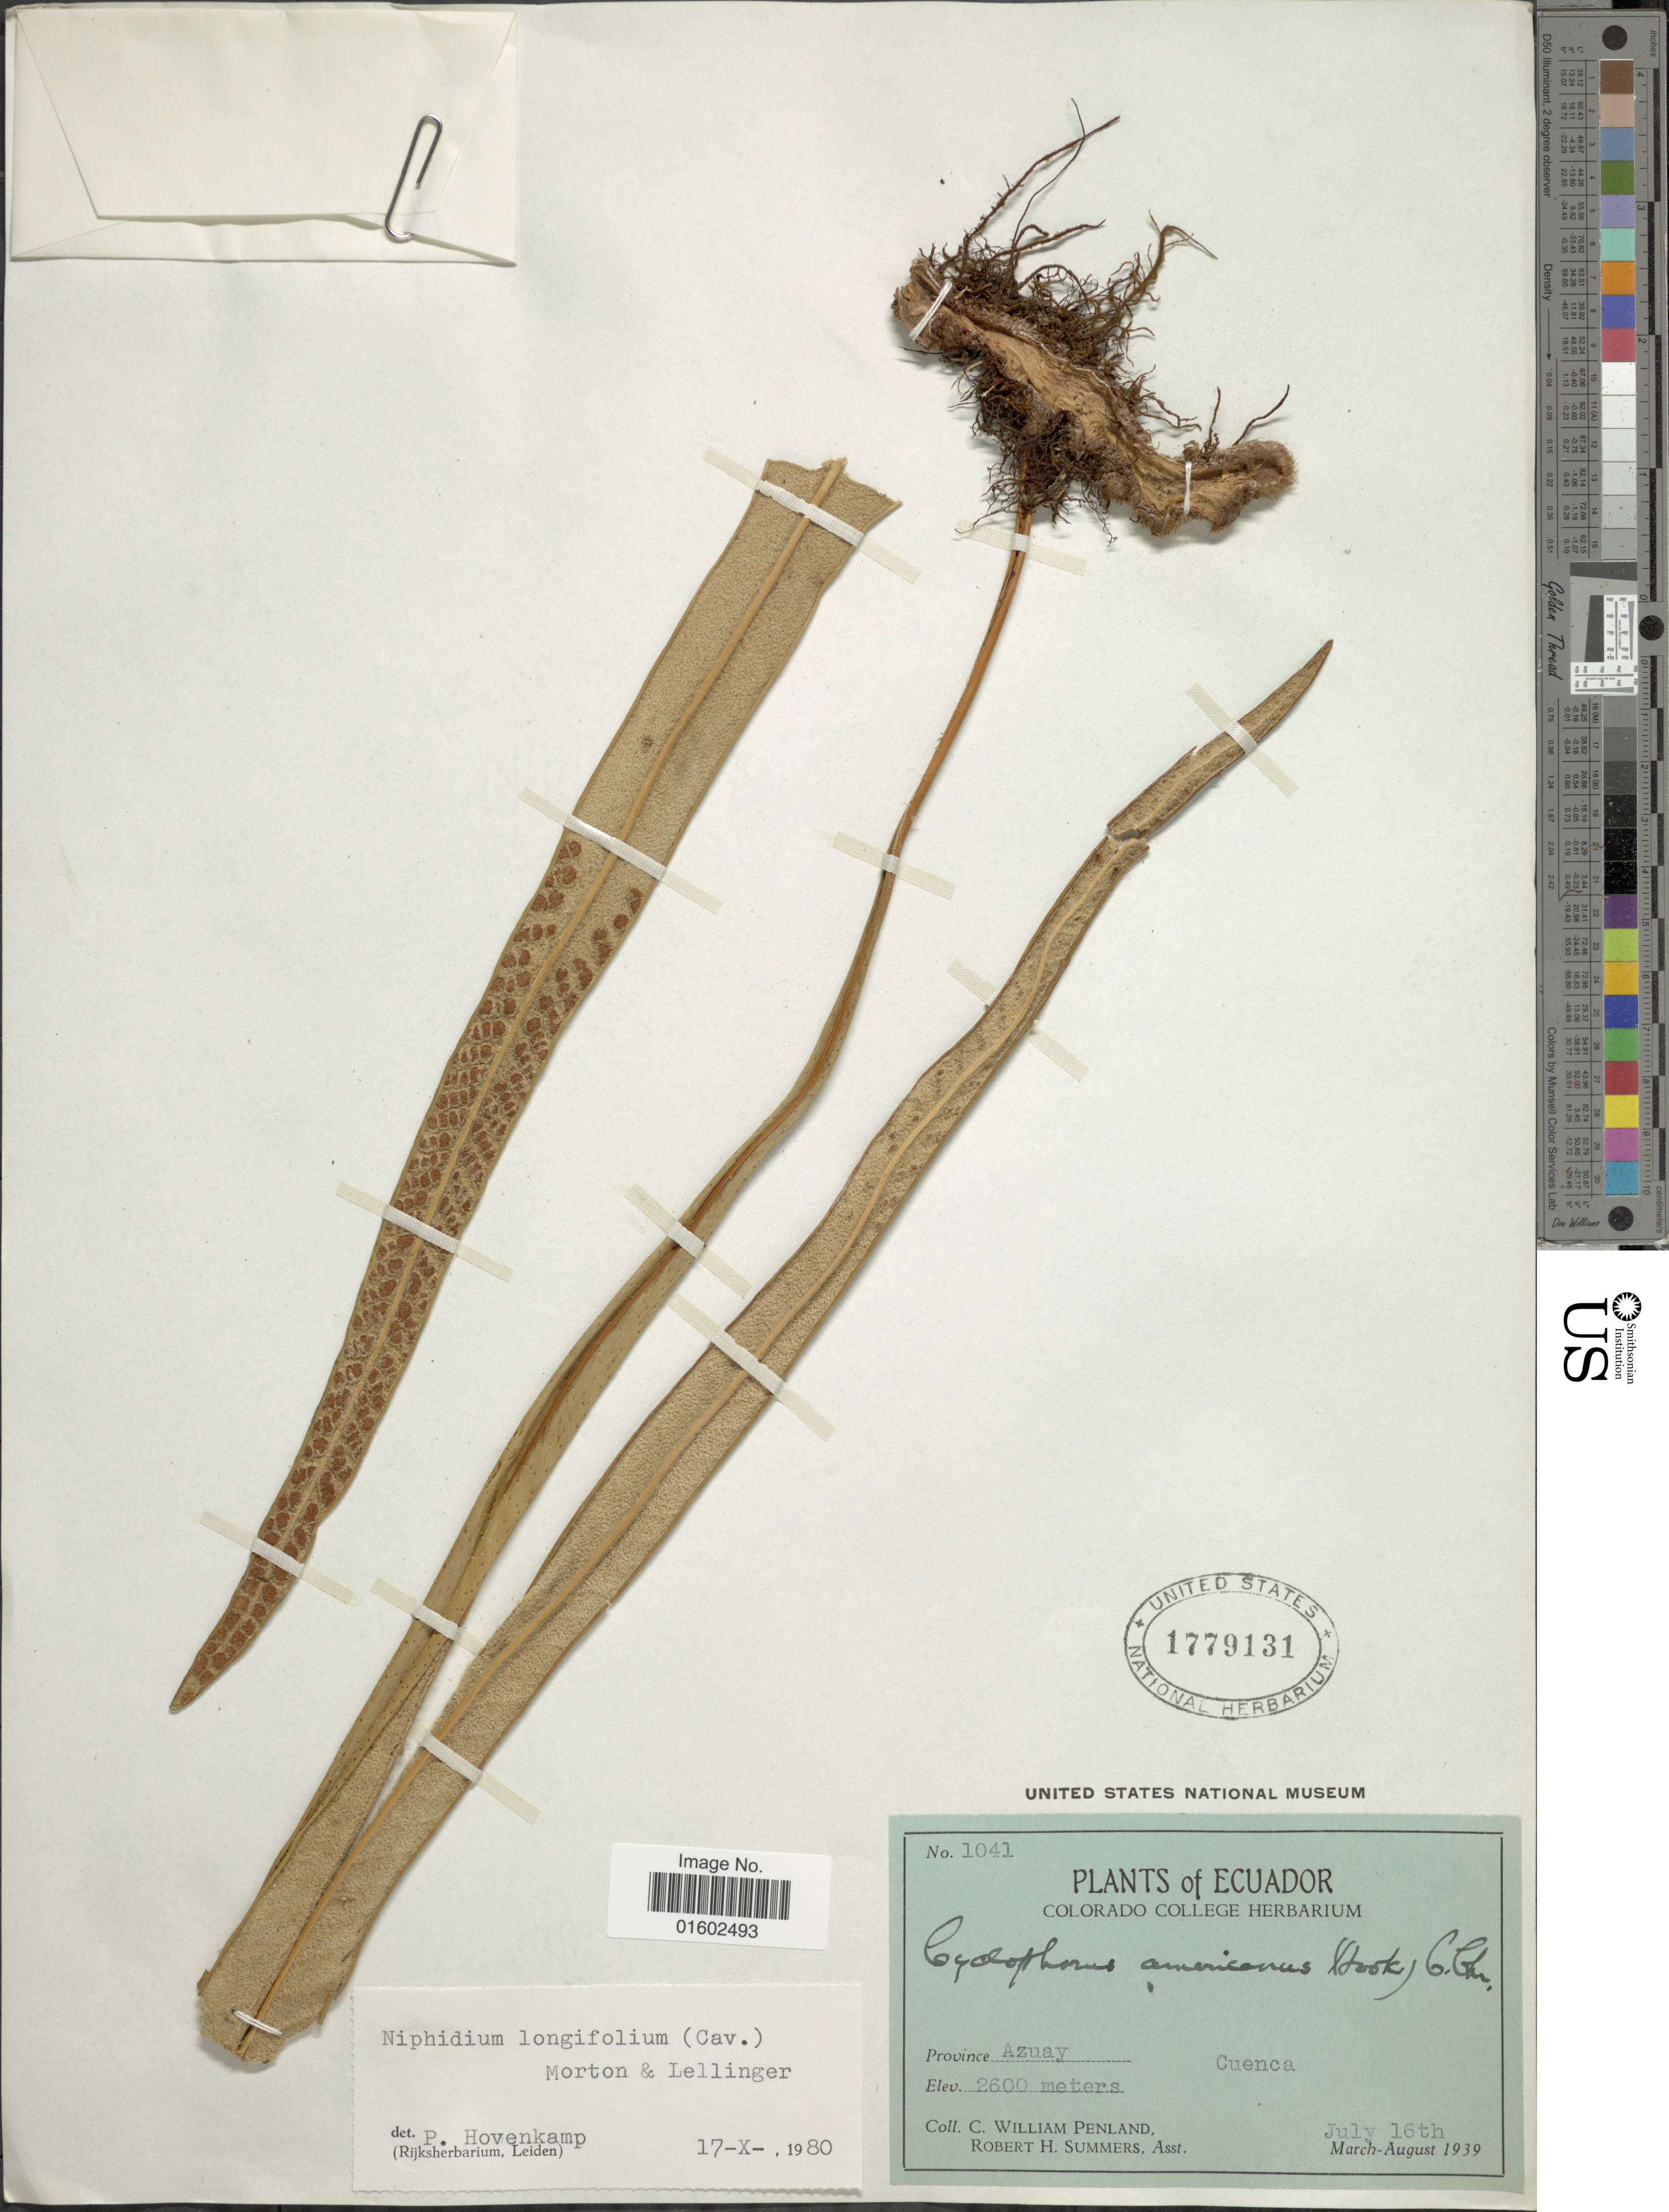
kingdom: Plantae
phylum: Tracheophyta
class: Polypodiopsida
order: Polypodiales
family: Polypodiaceae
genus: Niphidium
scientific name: Niphidium longifolium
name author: (Cav.) C.V. Morton & Lellinger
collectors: C. W. Penland & R. Summers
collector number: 1041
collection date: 1939-07-16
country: Ecuador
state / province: Azuay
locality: Cuenca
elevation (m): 2600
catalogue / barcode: US 1779131